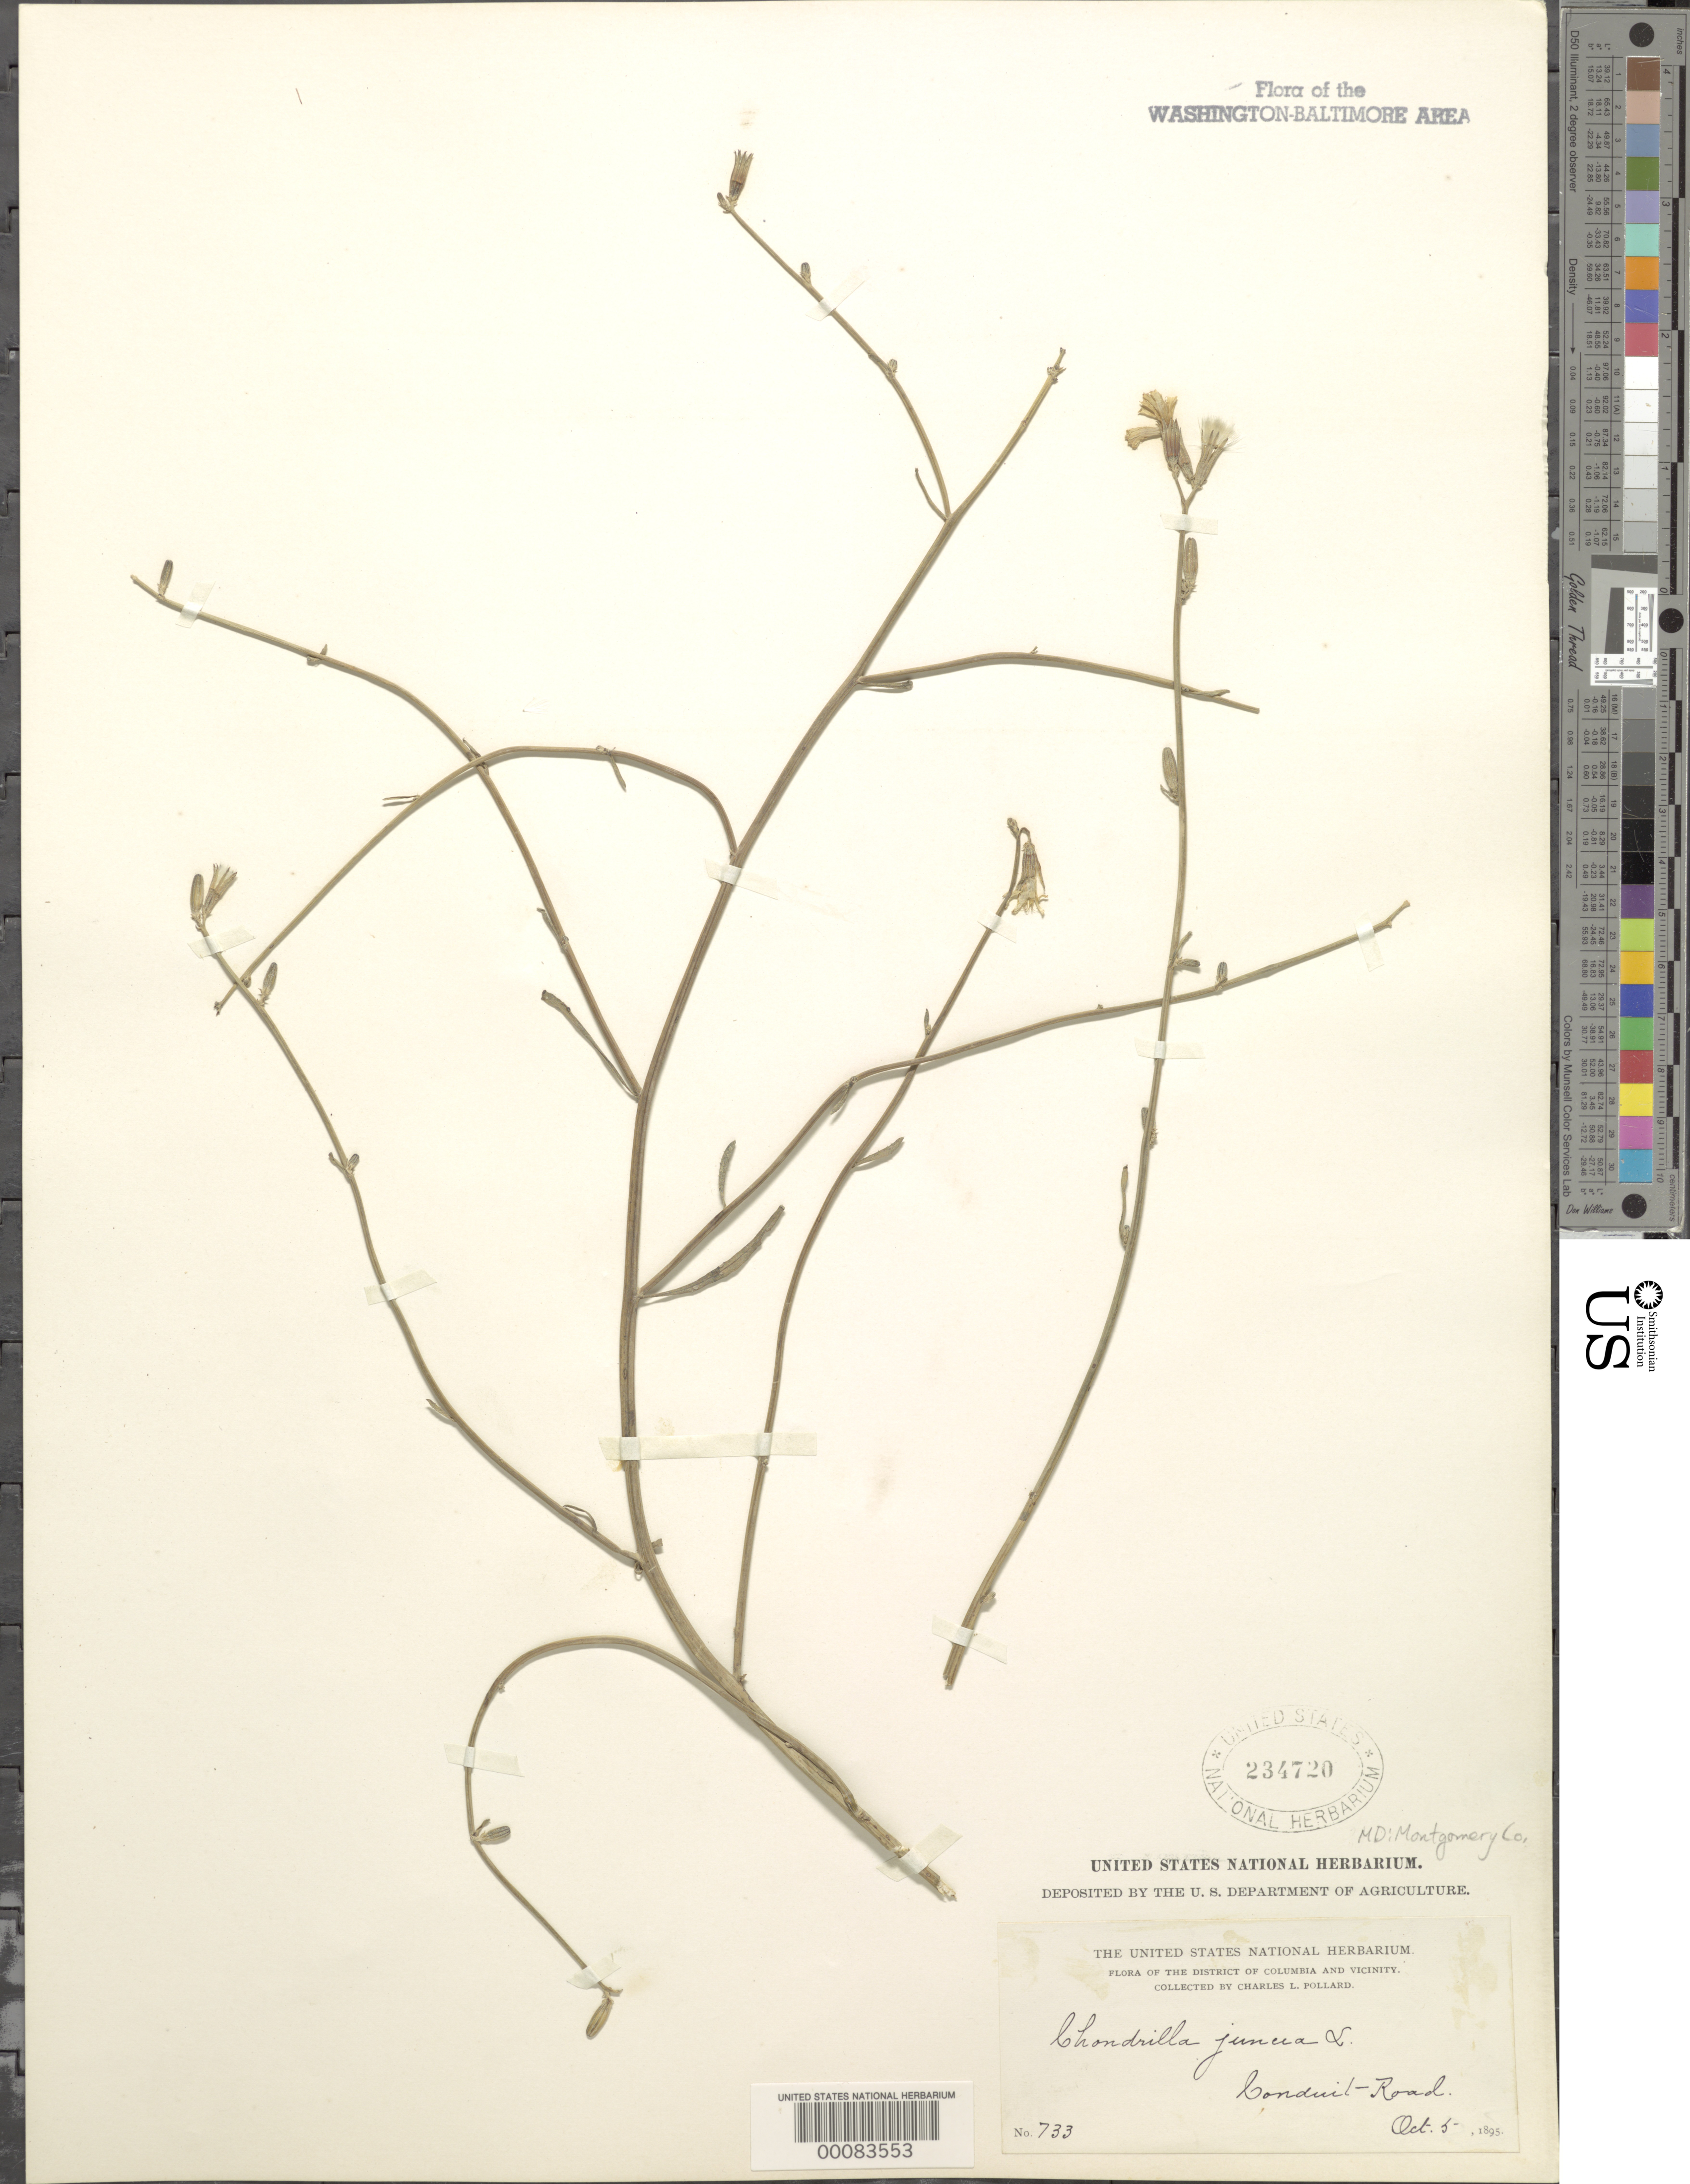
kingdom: Plantae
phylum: Tracheophyta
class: Magnoliopsida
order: Asterales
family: Asteraceae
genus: Chondrilla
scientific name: Chondrilla juncea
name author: L.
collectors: C. L. Pollard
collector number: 733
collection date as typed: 05 Oct 1895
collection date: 1895-10-05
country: United States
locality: Conduit Road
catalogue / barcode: US 234720